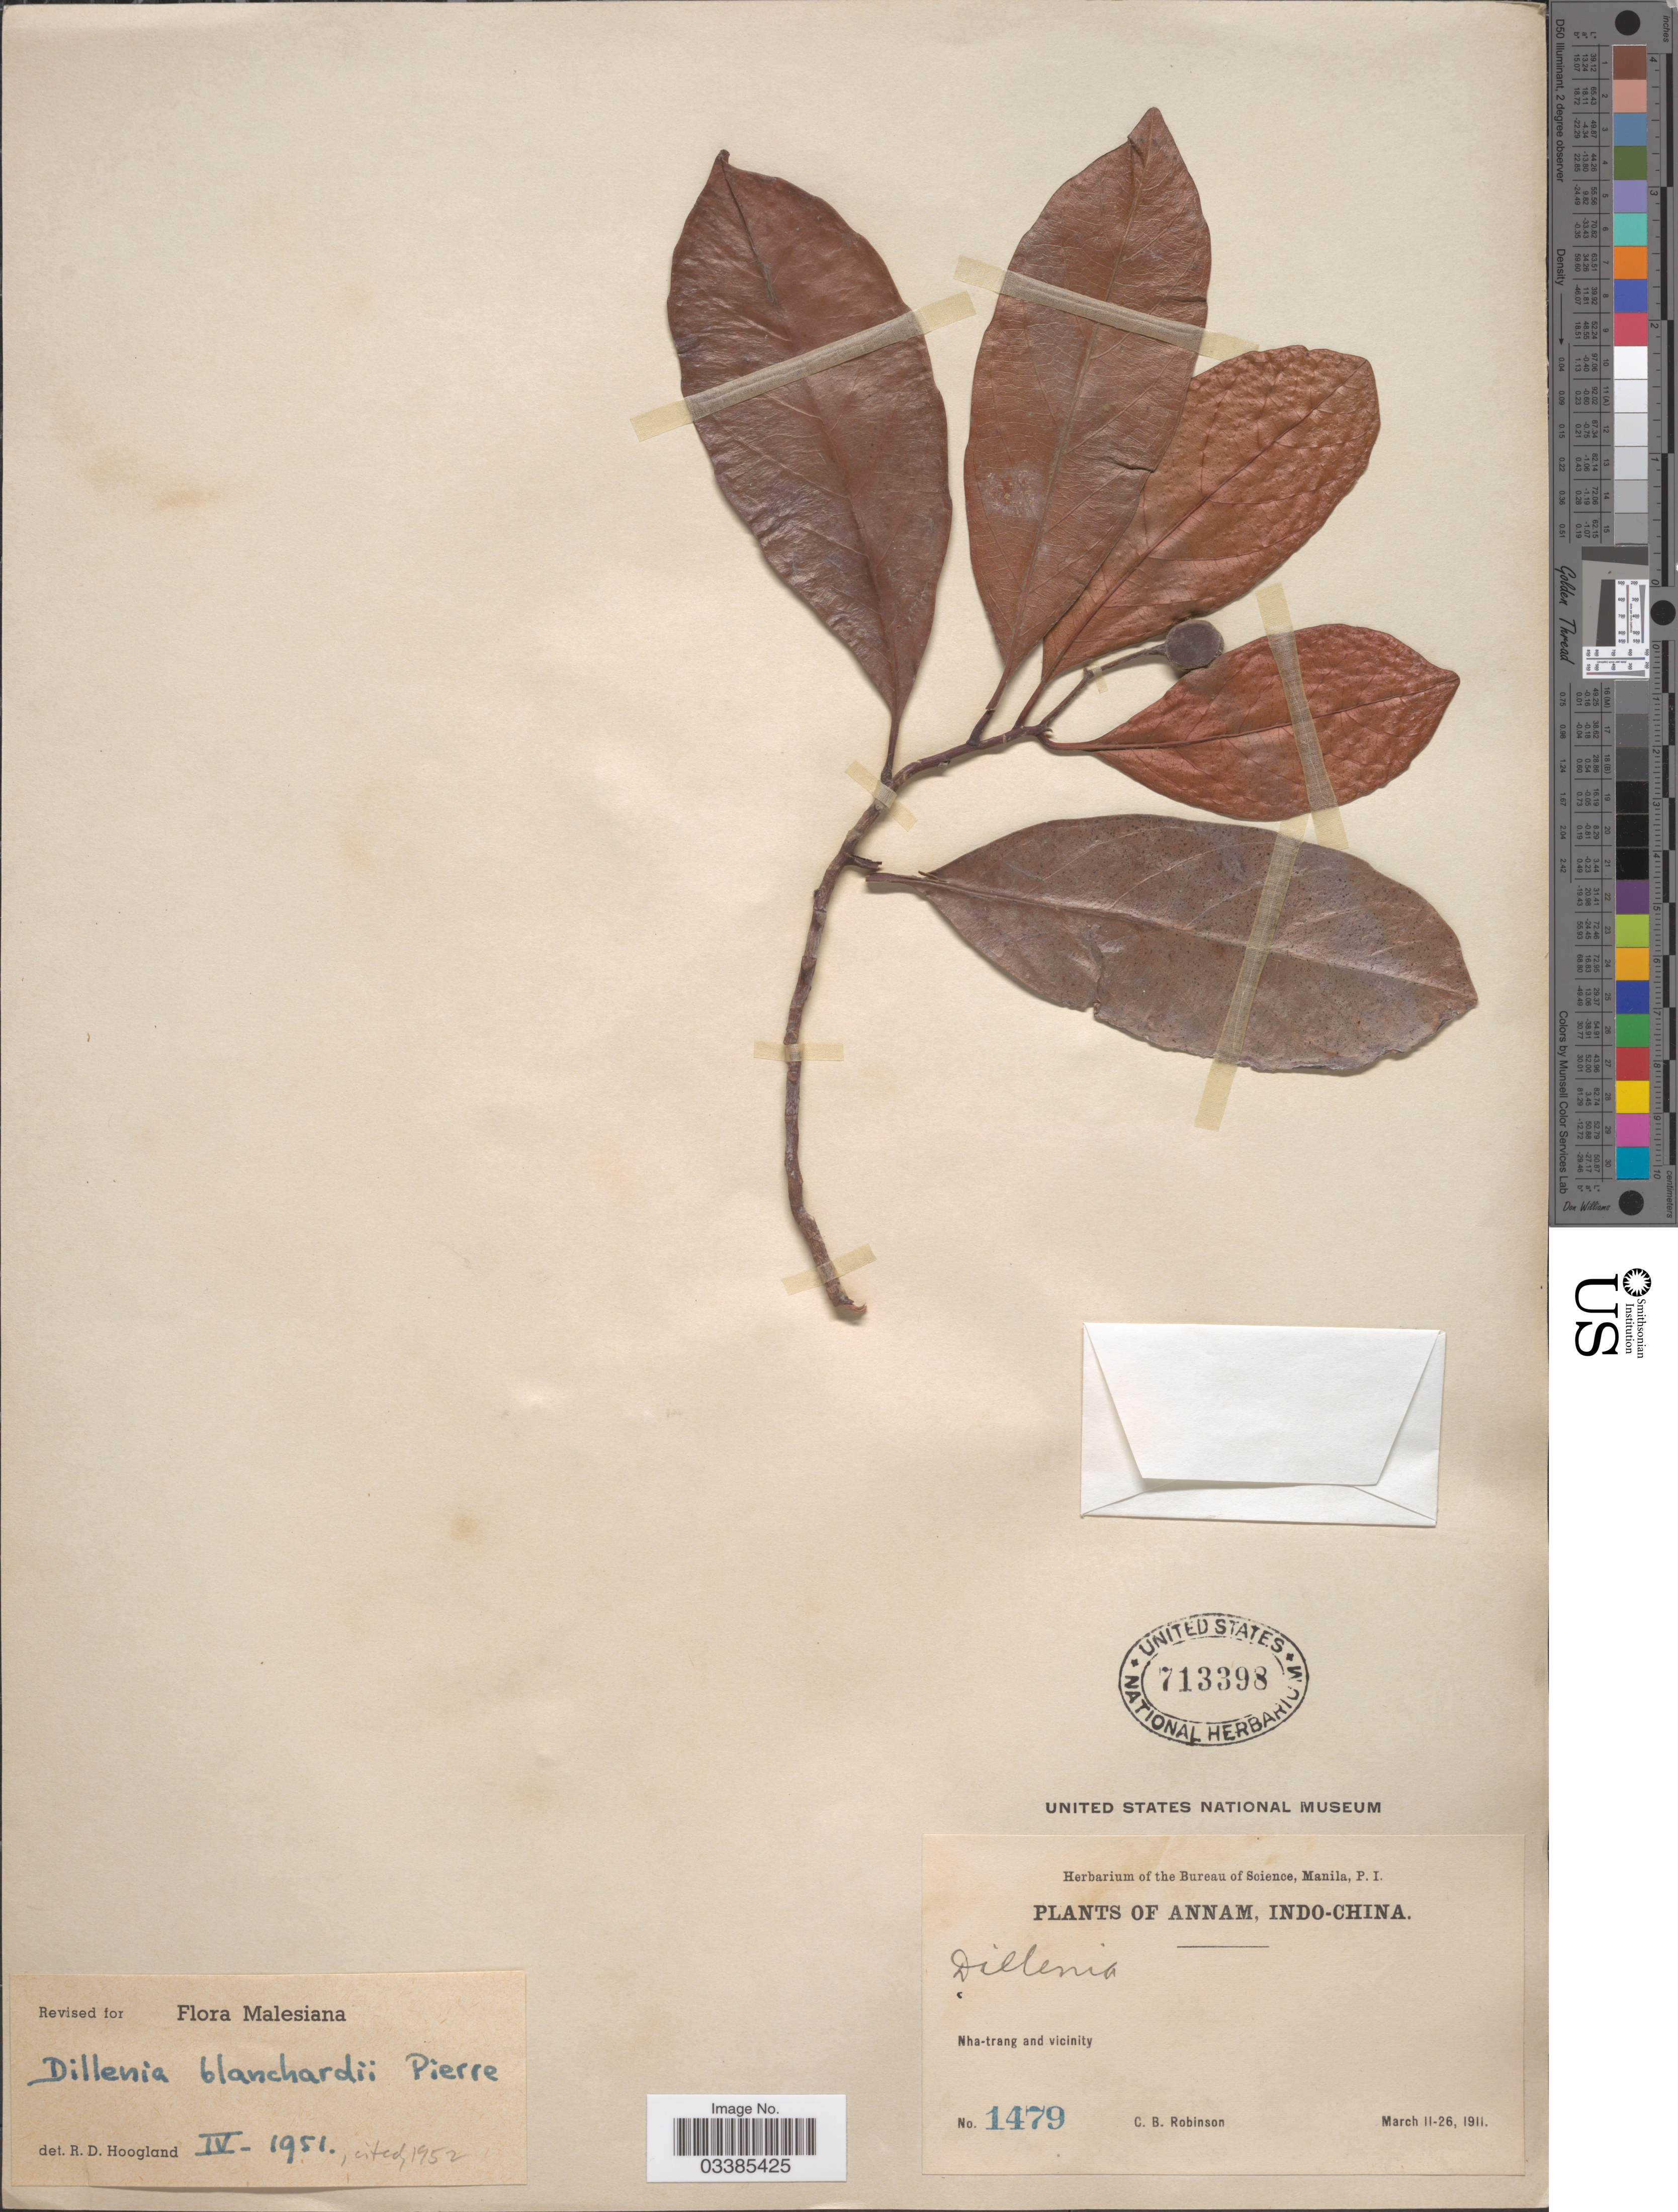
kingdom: Plantae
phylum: Tracheophyta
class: Magnoliopsida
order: Dilleniales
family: Dilleniaceae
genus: Dillenia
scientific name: Dillenia blanchardii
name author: Pierre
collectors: C. Robinson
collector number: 1479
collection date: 1911-03-11/1911-03-26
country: Vietnam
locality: Annam, Indo-China. Nha-trang and vicinity.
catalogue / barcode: US 713398